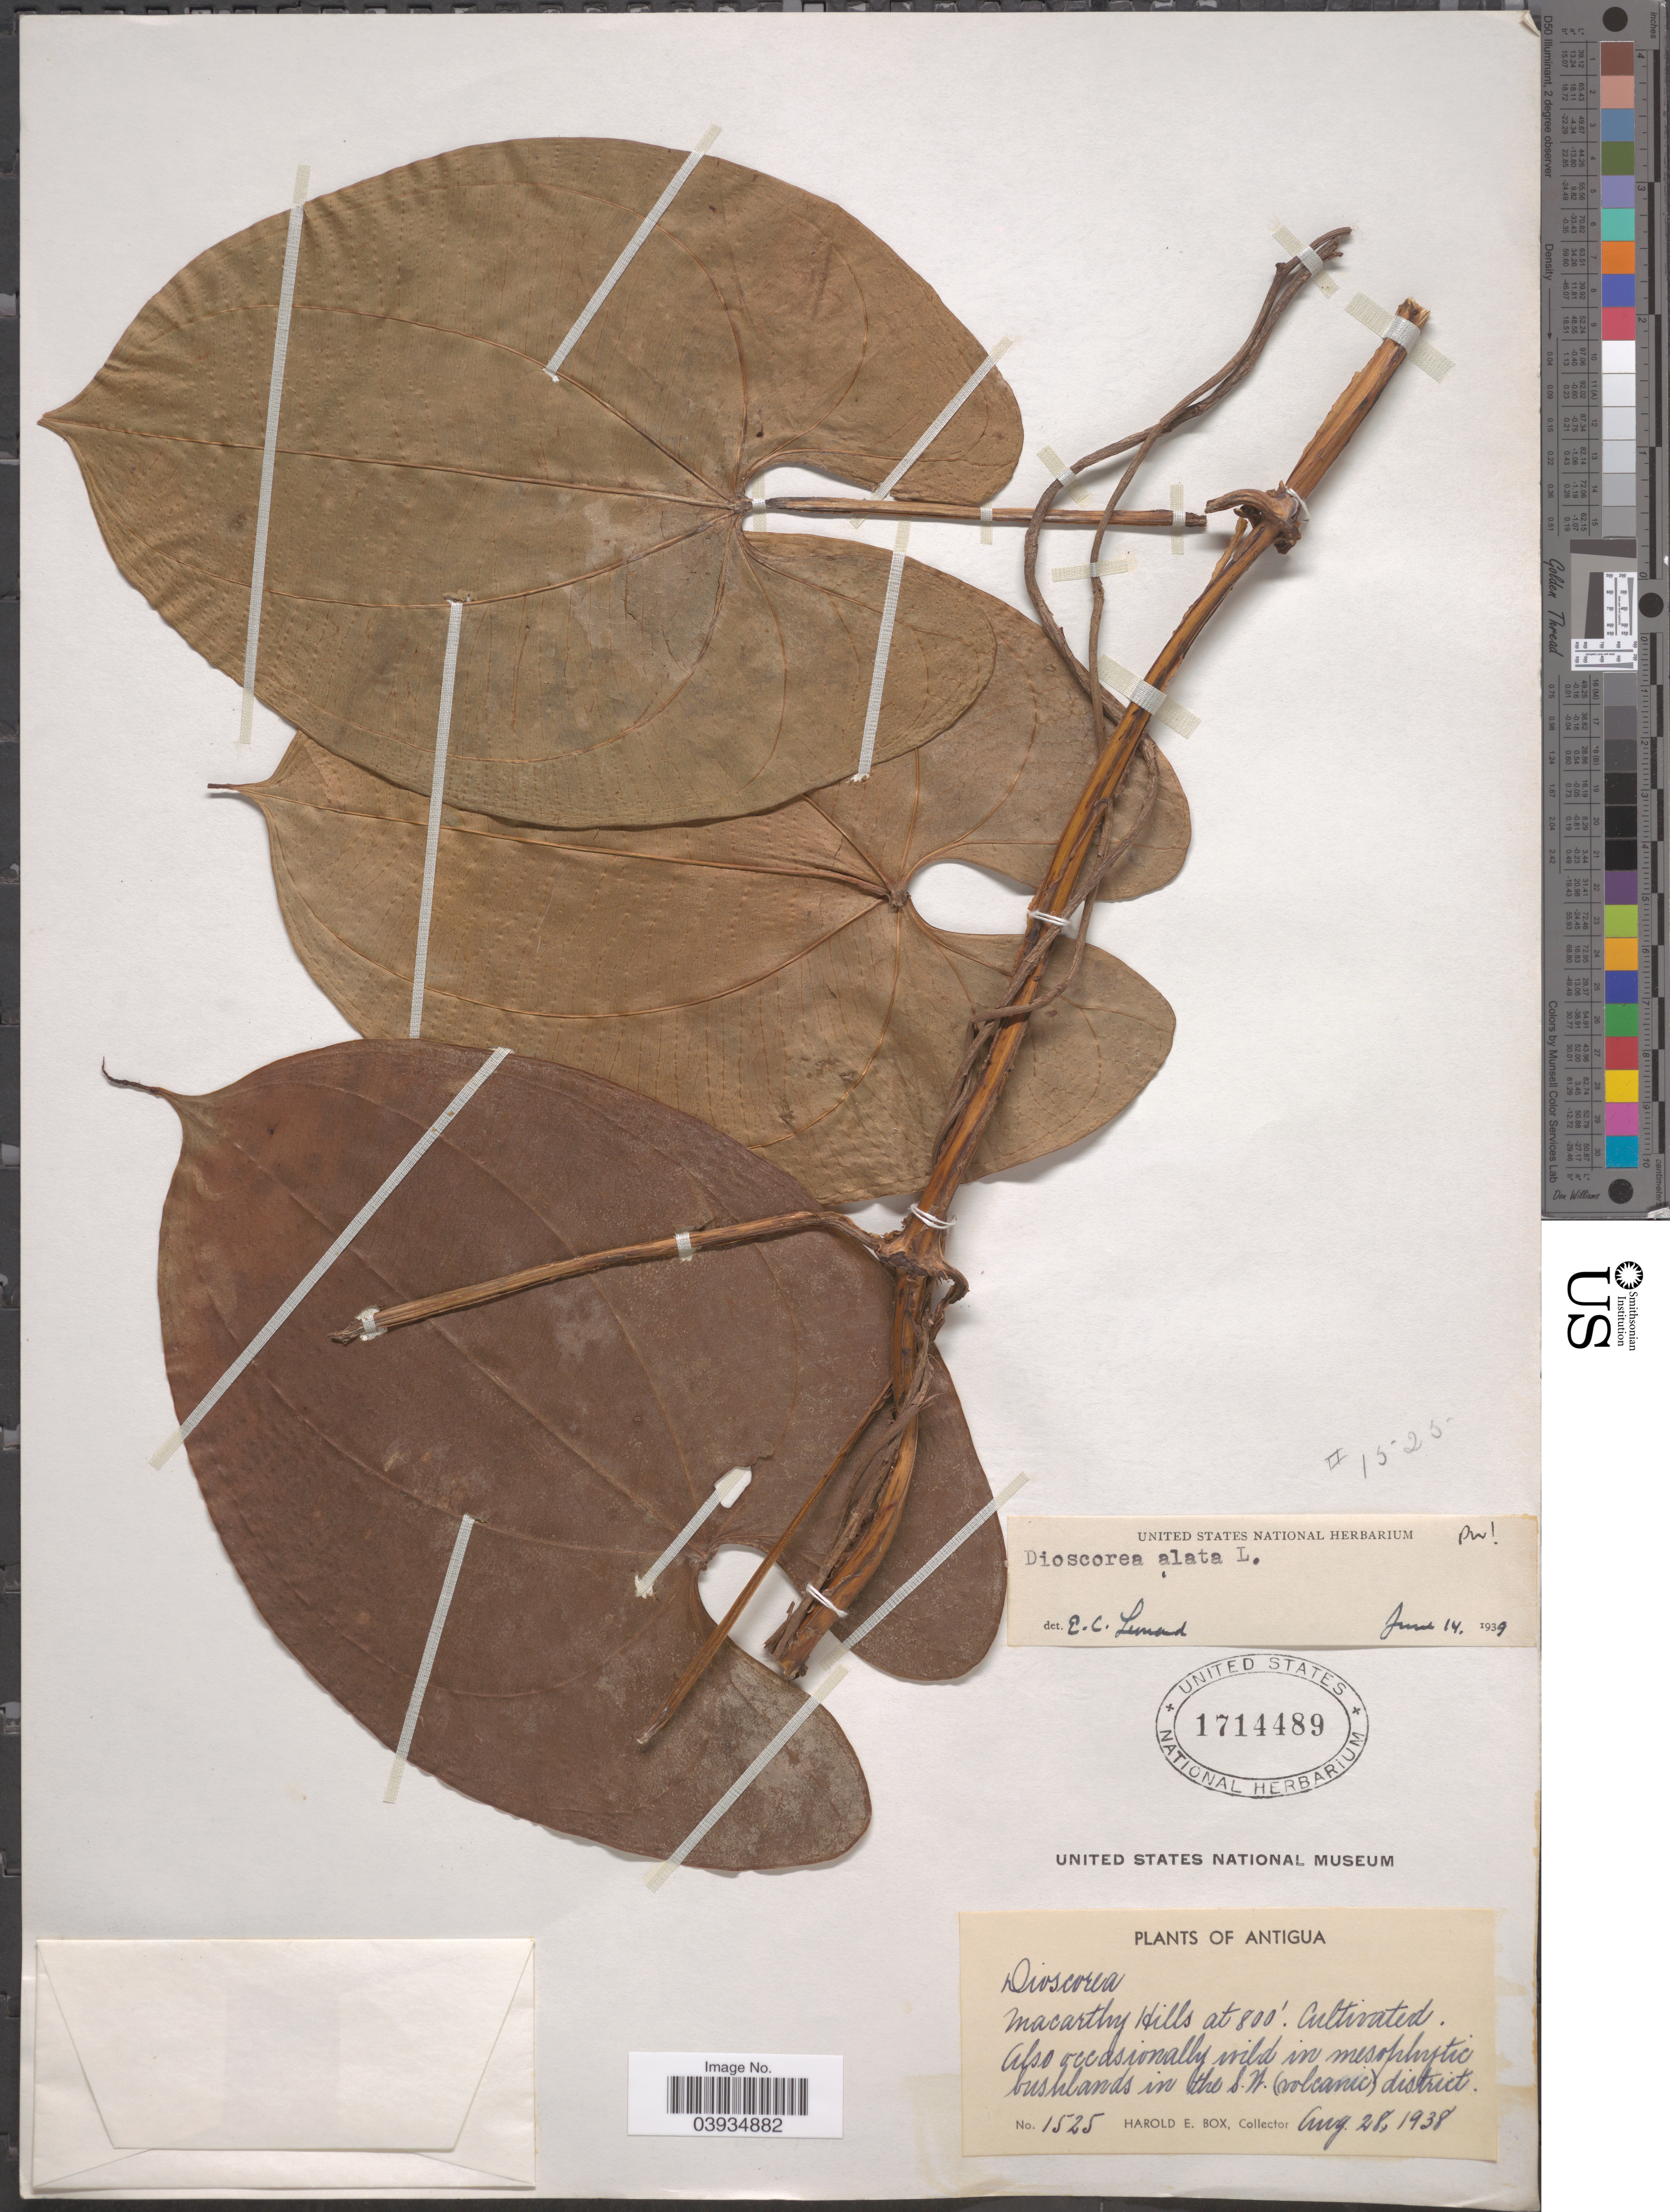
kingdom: Plantae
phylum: Tracheophyta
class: Liliopsida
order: Dioscoreales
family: Dioscoreaceae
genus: Dioscorea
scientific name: Dioscorea alata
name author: L.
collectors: H. E. Box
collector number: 1525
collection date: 1938-08-28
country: Antigua and Barbuda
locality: Macarthy Hills. In the S.W. (volcanic) district.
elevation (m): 244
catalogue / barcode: US 1714489